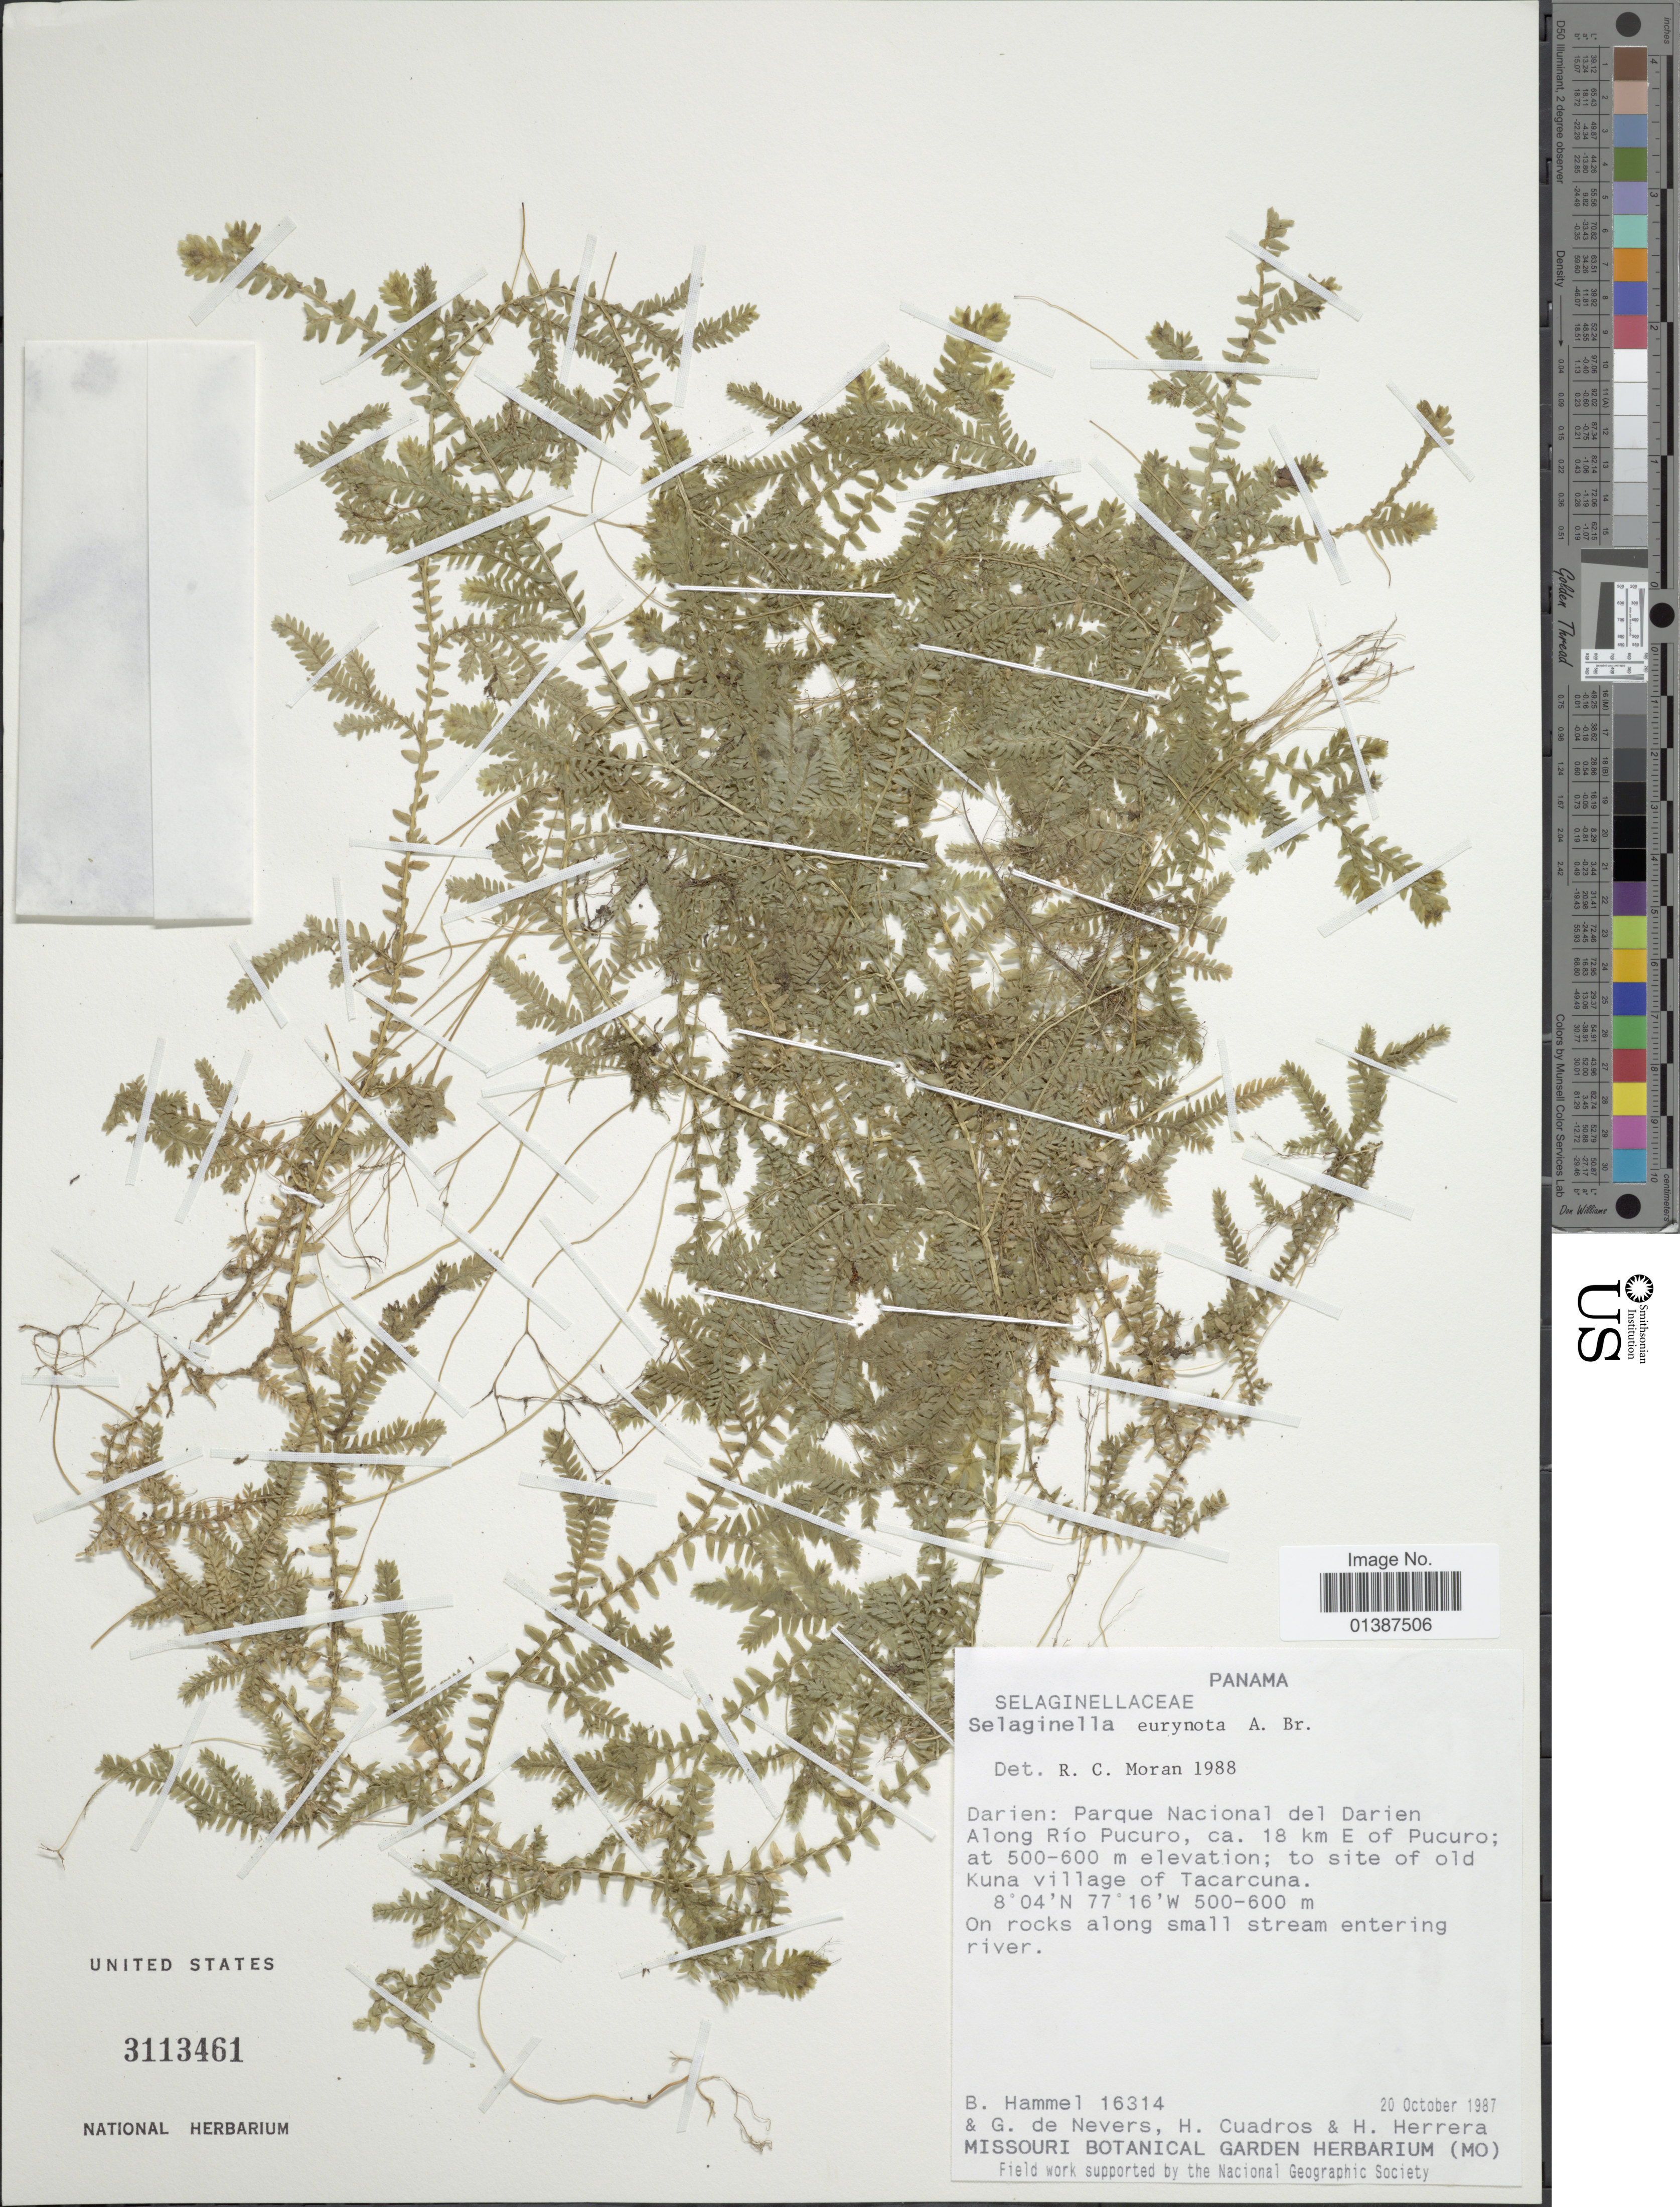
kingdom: Plantae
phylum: Tracheophyta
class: Lycopodiopsida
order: Selaginellales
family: Selaginellaceae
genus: Selaginella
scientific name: Selaginella eurynota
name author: A. Braun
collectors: B. Hammel, G. C. de Nevers, H. Cuadros & H. Herrera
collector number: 16314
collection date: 1987-10-20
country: Panama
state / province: Darién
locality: Parque Nacional del Darien Along Río Pucuro, ca 18 km E of Pucuro, to site old Kuna village of Tacarcuna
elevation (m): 500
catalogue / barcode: US 3113461